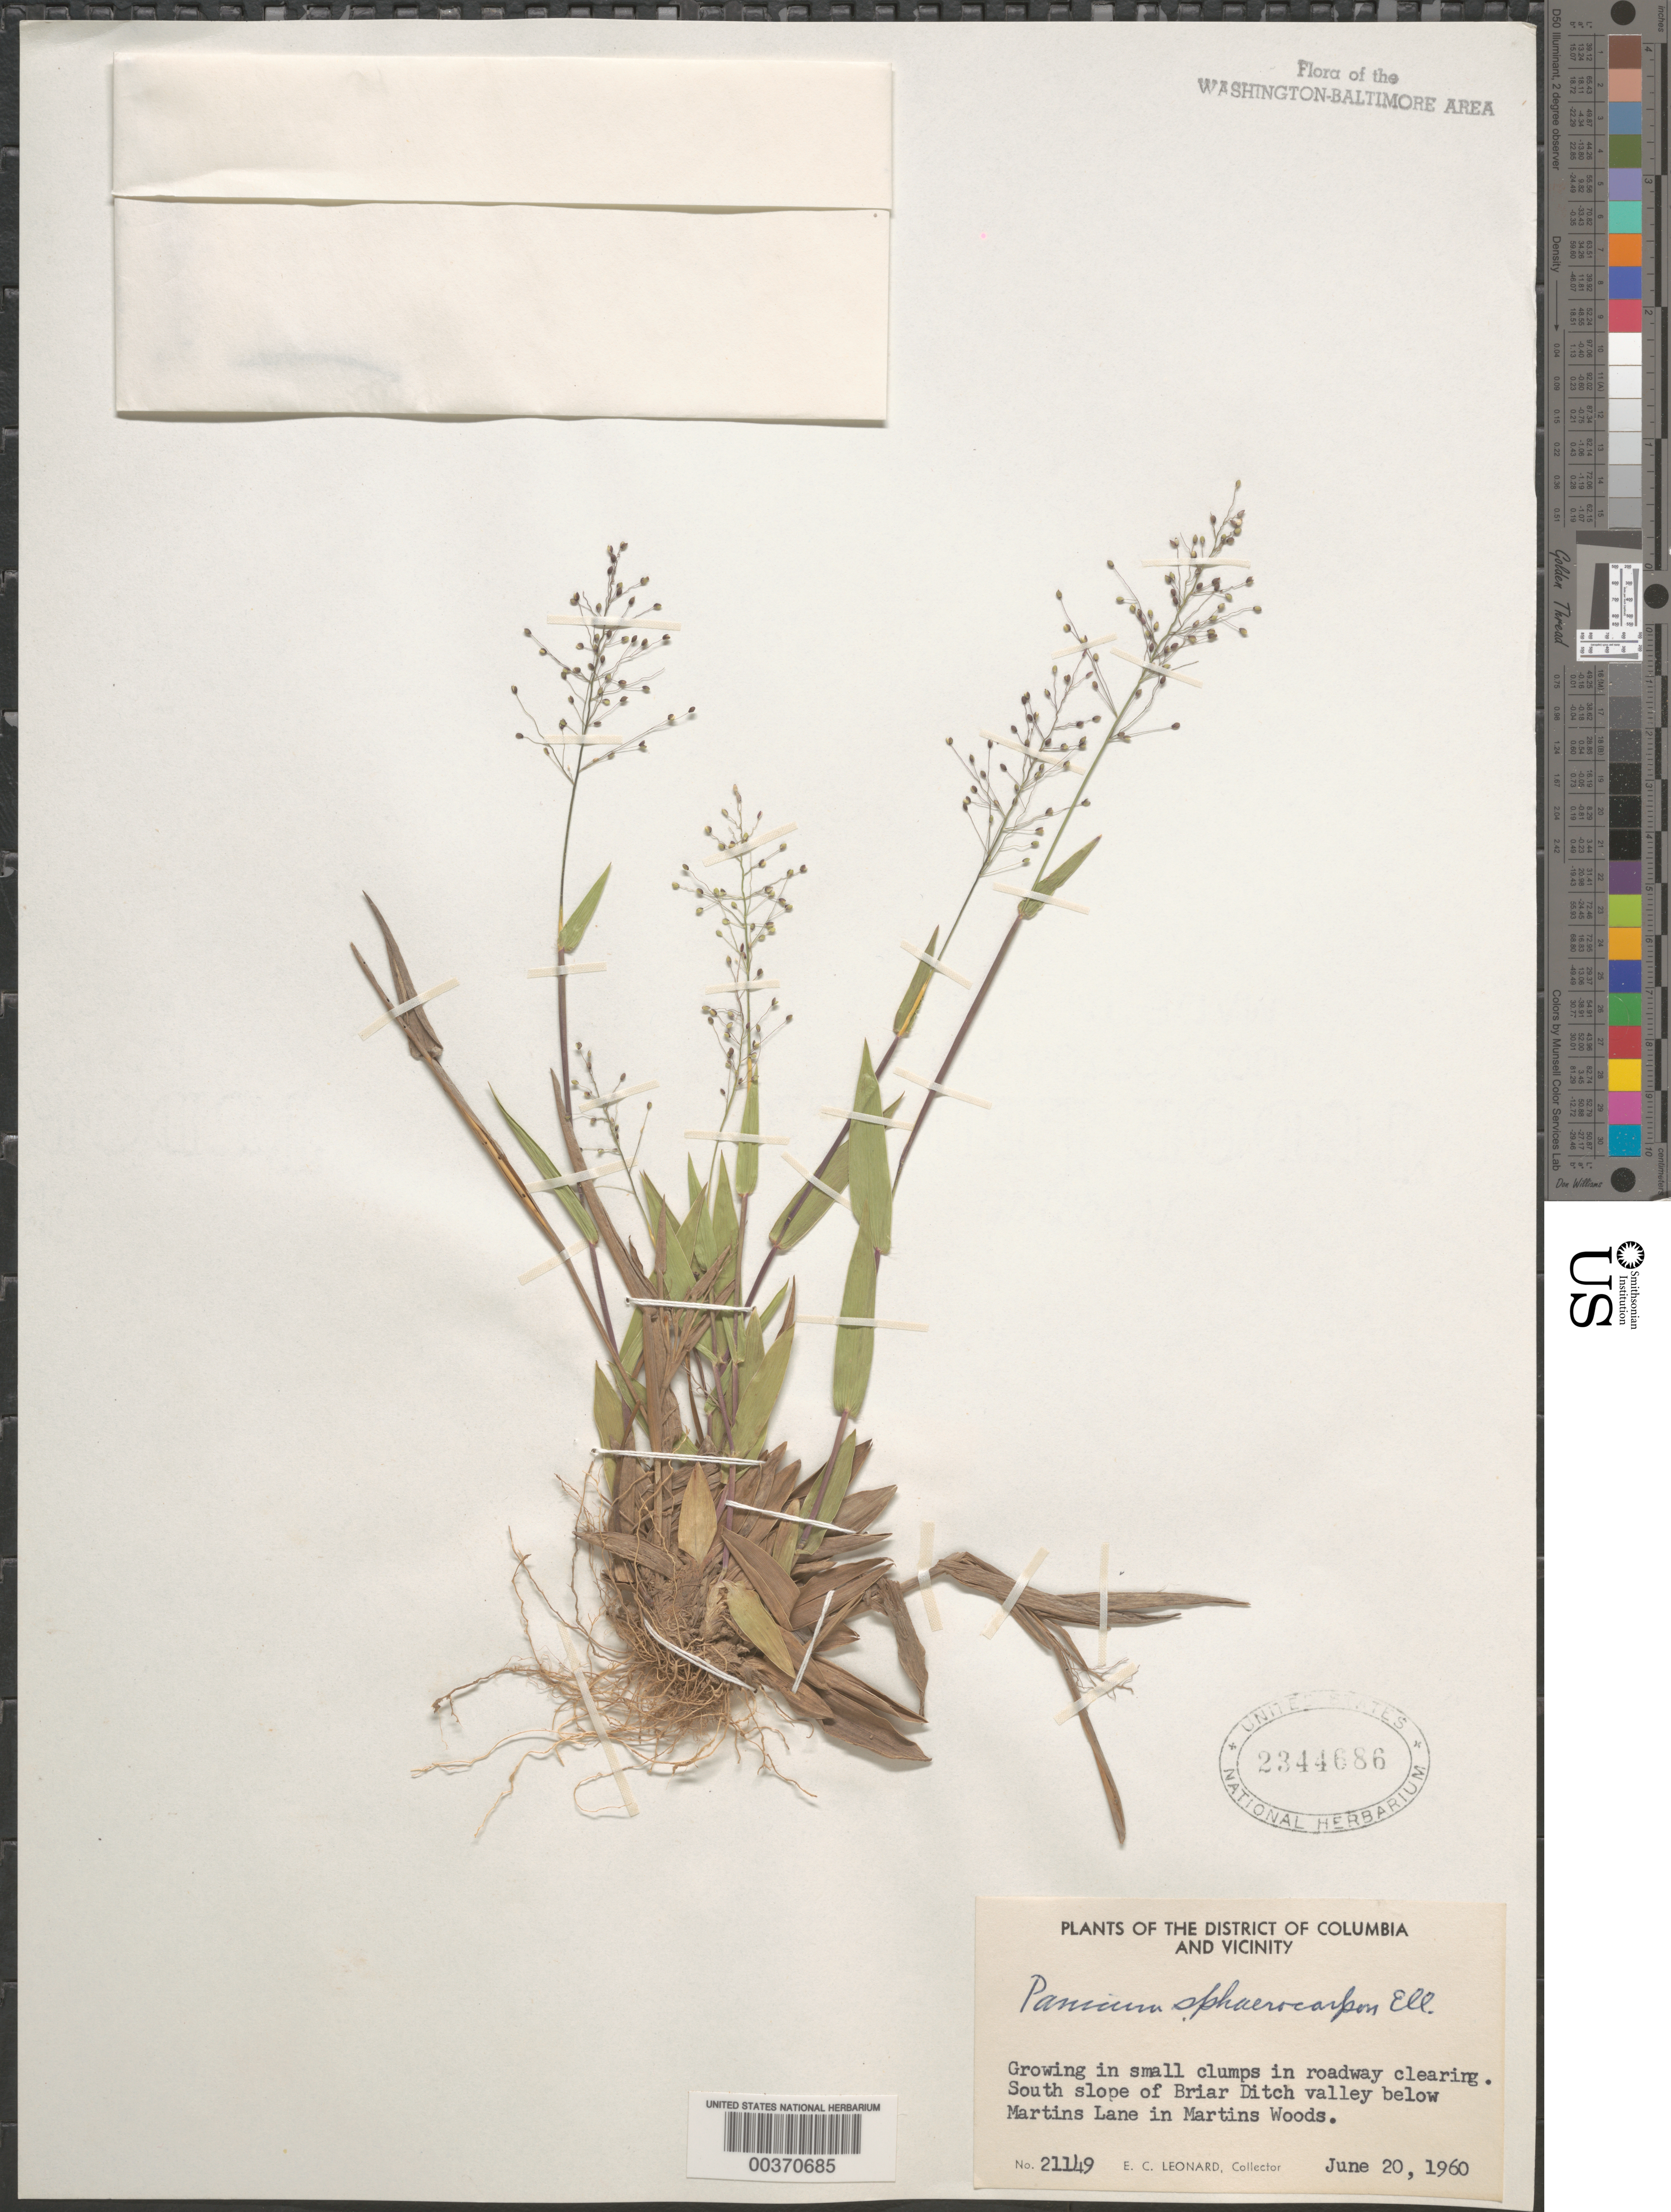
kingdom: Plantae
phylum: Tracheophyta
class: Liliopsida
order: Poales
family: Poaceae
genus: Dichanthelium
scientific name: Dichanthelium sphaerocarpon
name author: (Elliott) Gould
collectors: E. C. Leonard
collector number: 21149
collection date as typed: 20 Jun 1960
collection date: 1960-06-20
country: United States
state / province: Maryland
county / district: Prince George's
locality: Below Martins Lane, Briar Ditch Valley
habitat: In roadway clearing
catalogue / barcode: US 2344686